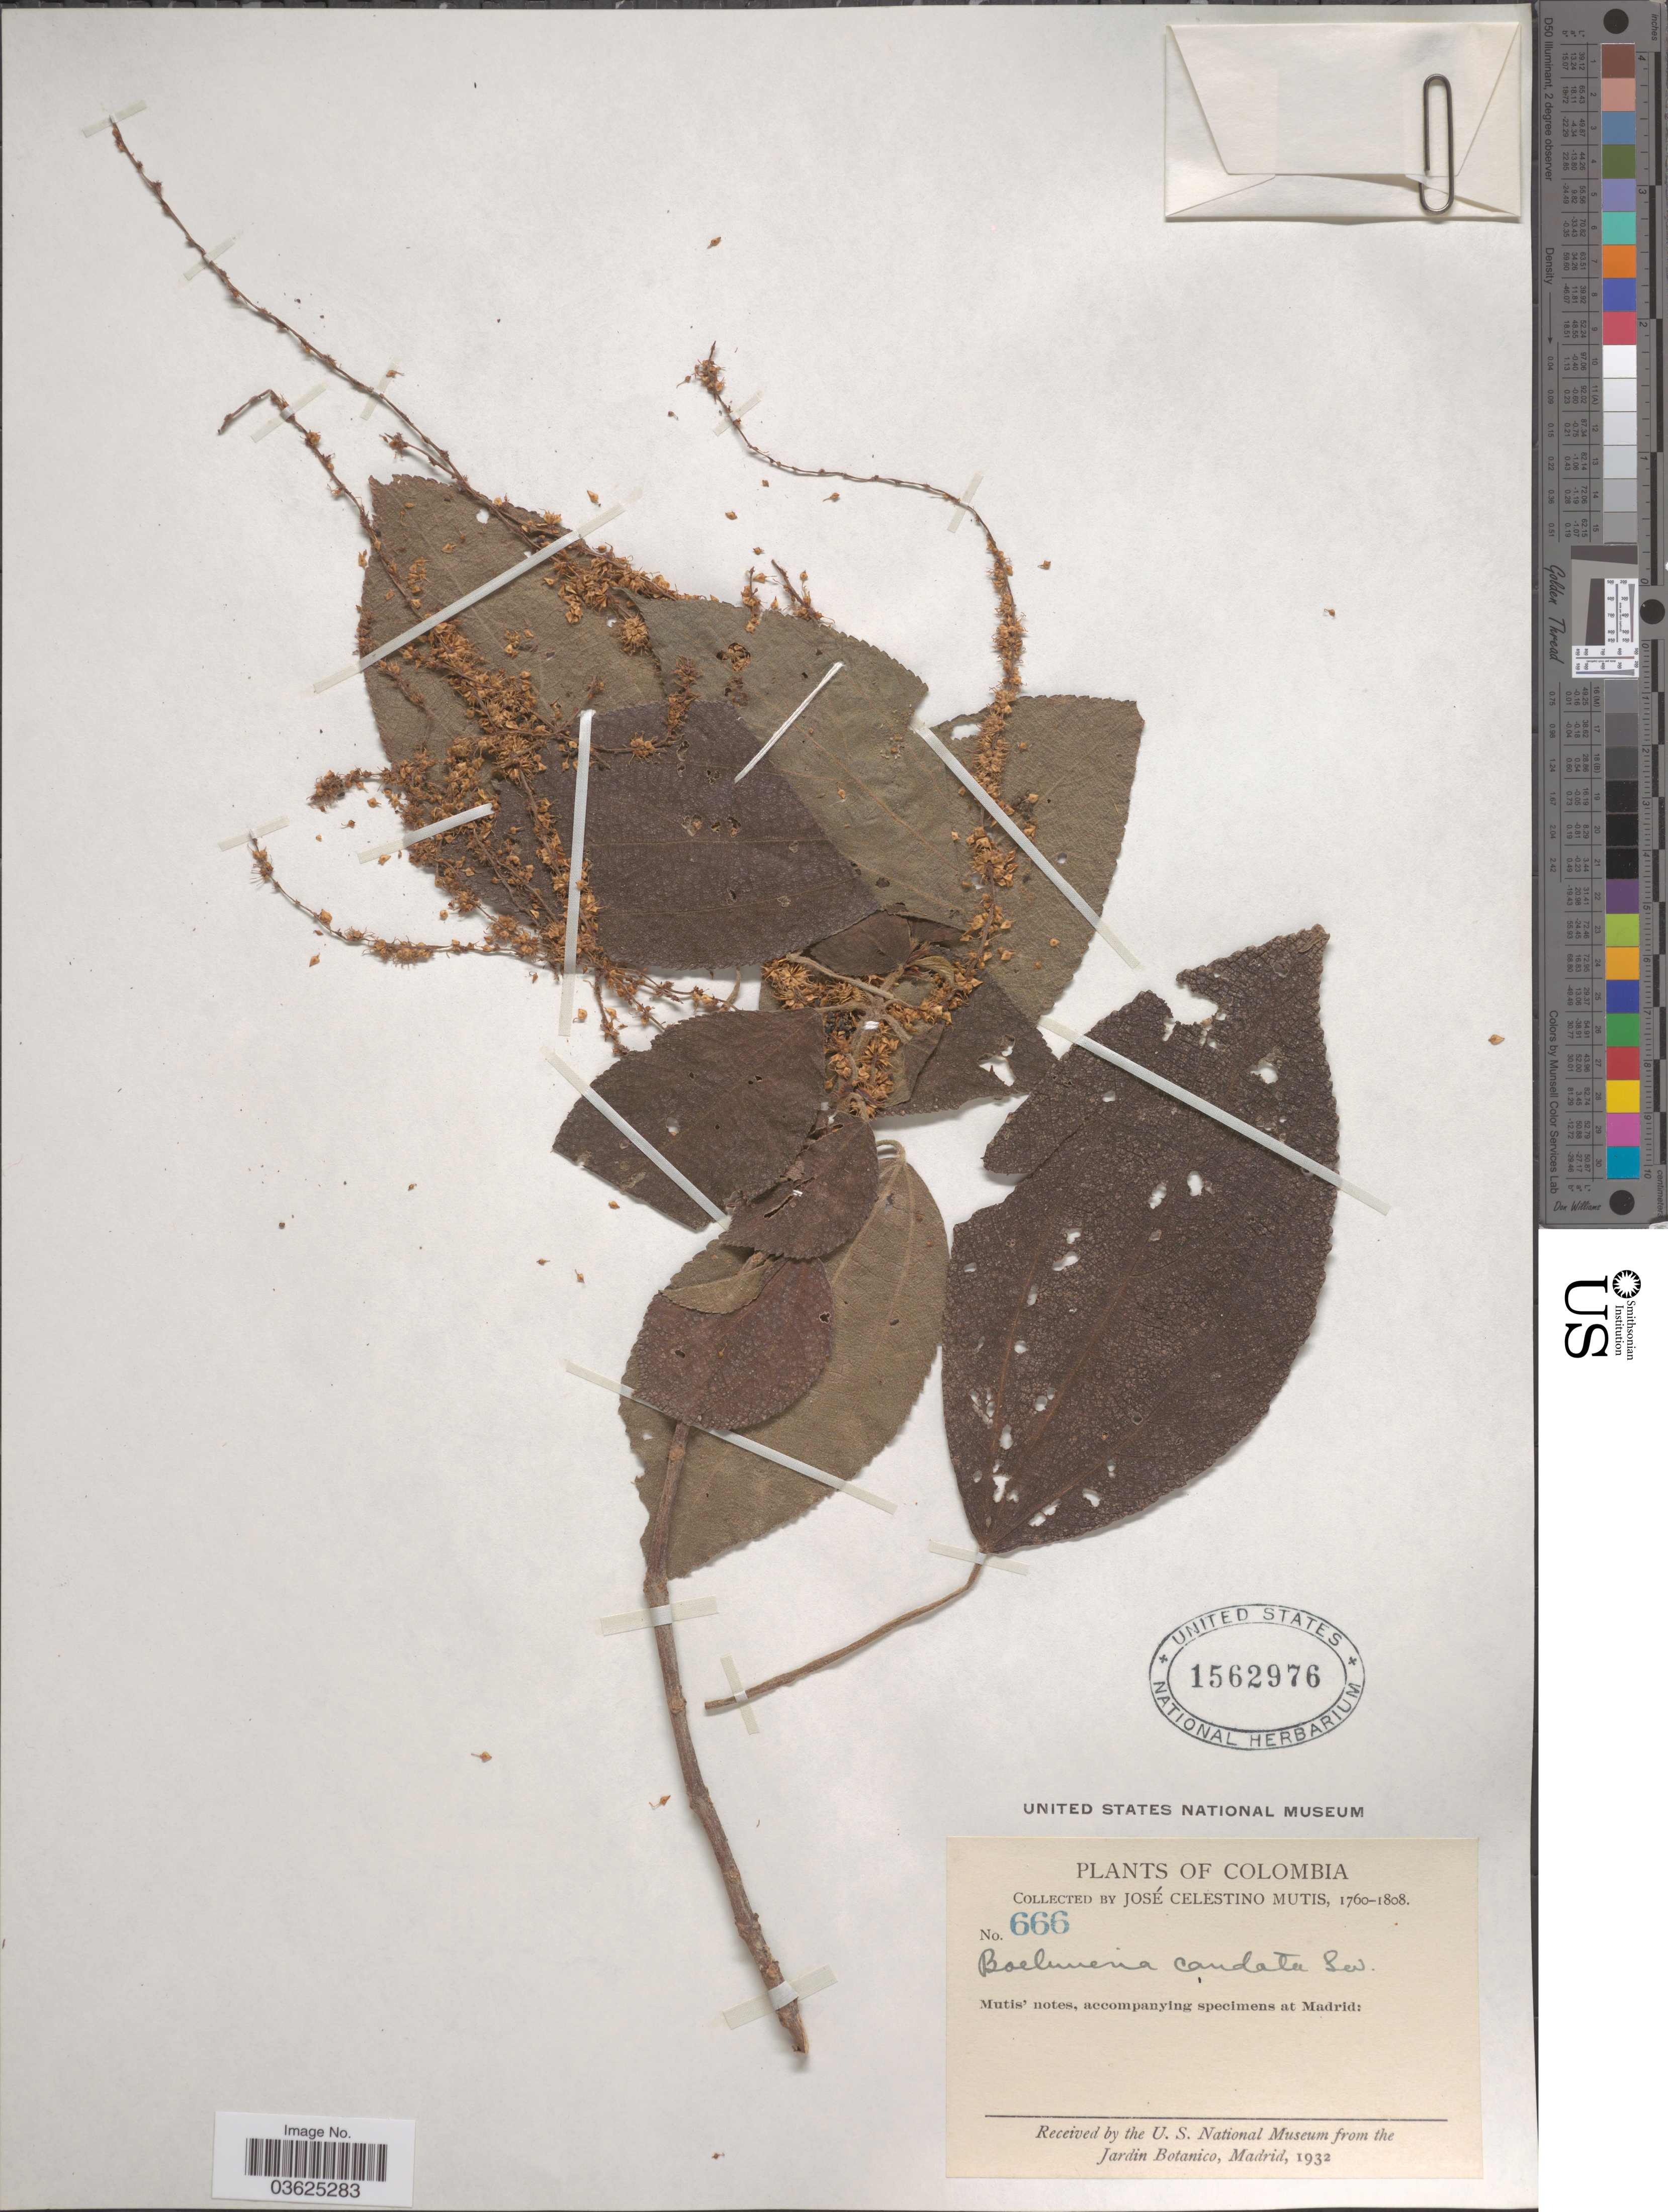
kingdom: Plantae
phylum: Tracheophyta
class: Magnoliopsida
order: Rosales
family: Urticaceae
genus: Boehmeria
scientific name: Boehmeria caudata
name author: Sw.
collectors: J. C. B. Mutis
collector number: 666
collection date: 1760/1808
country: Colombia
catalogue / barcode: US 1562976